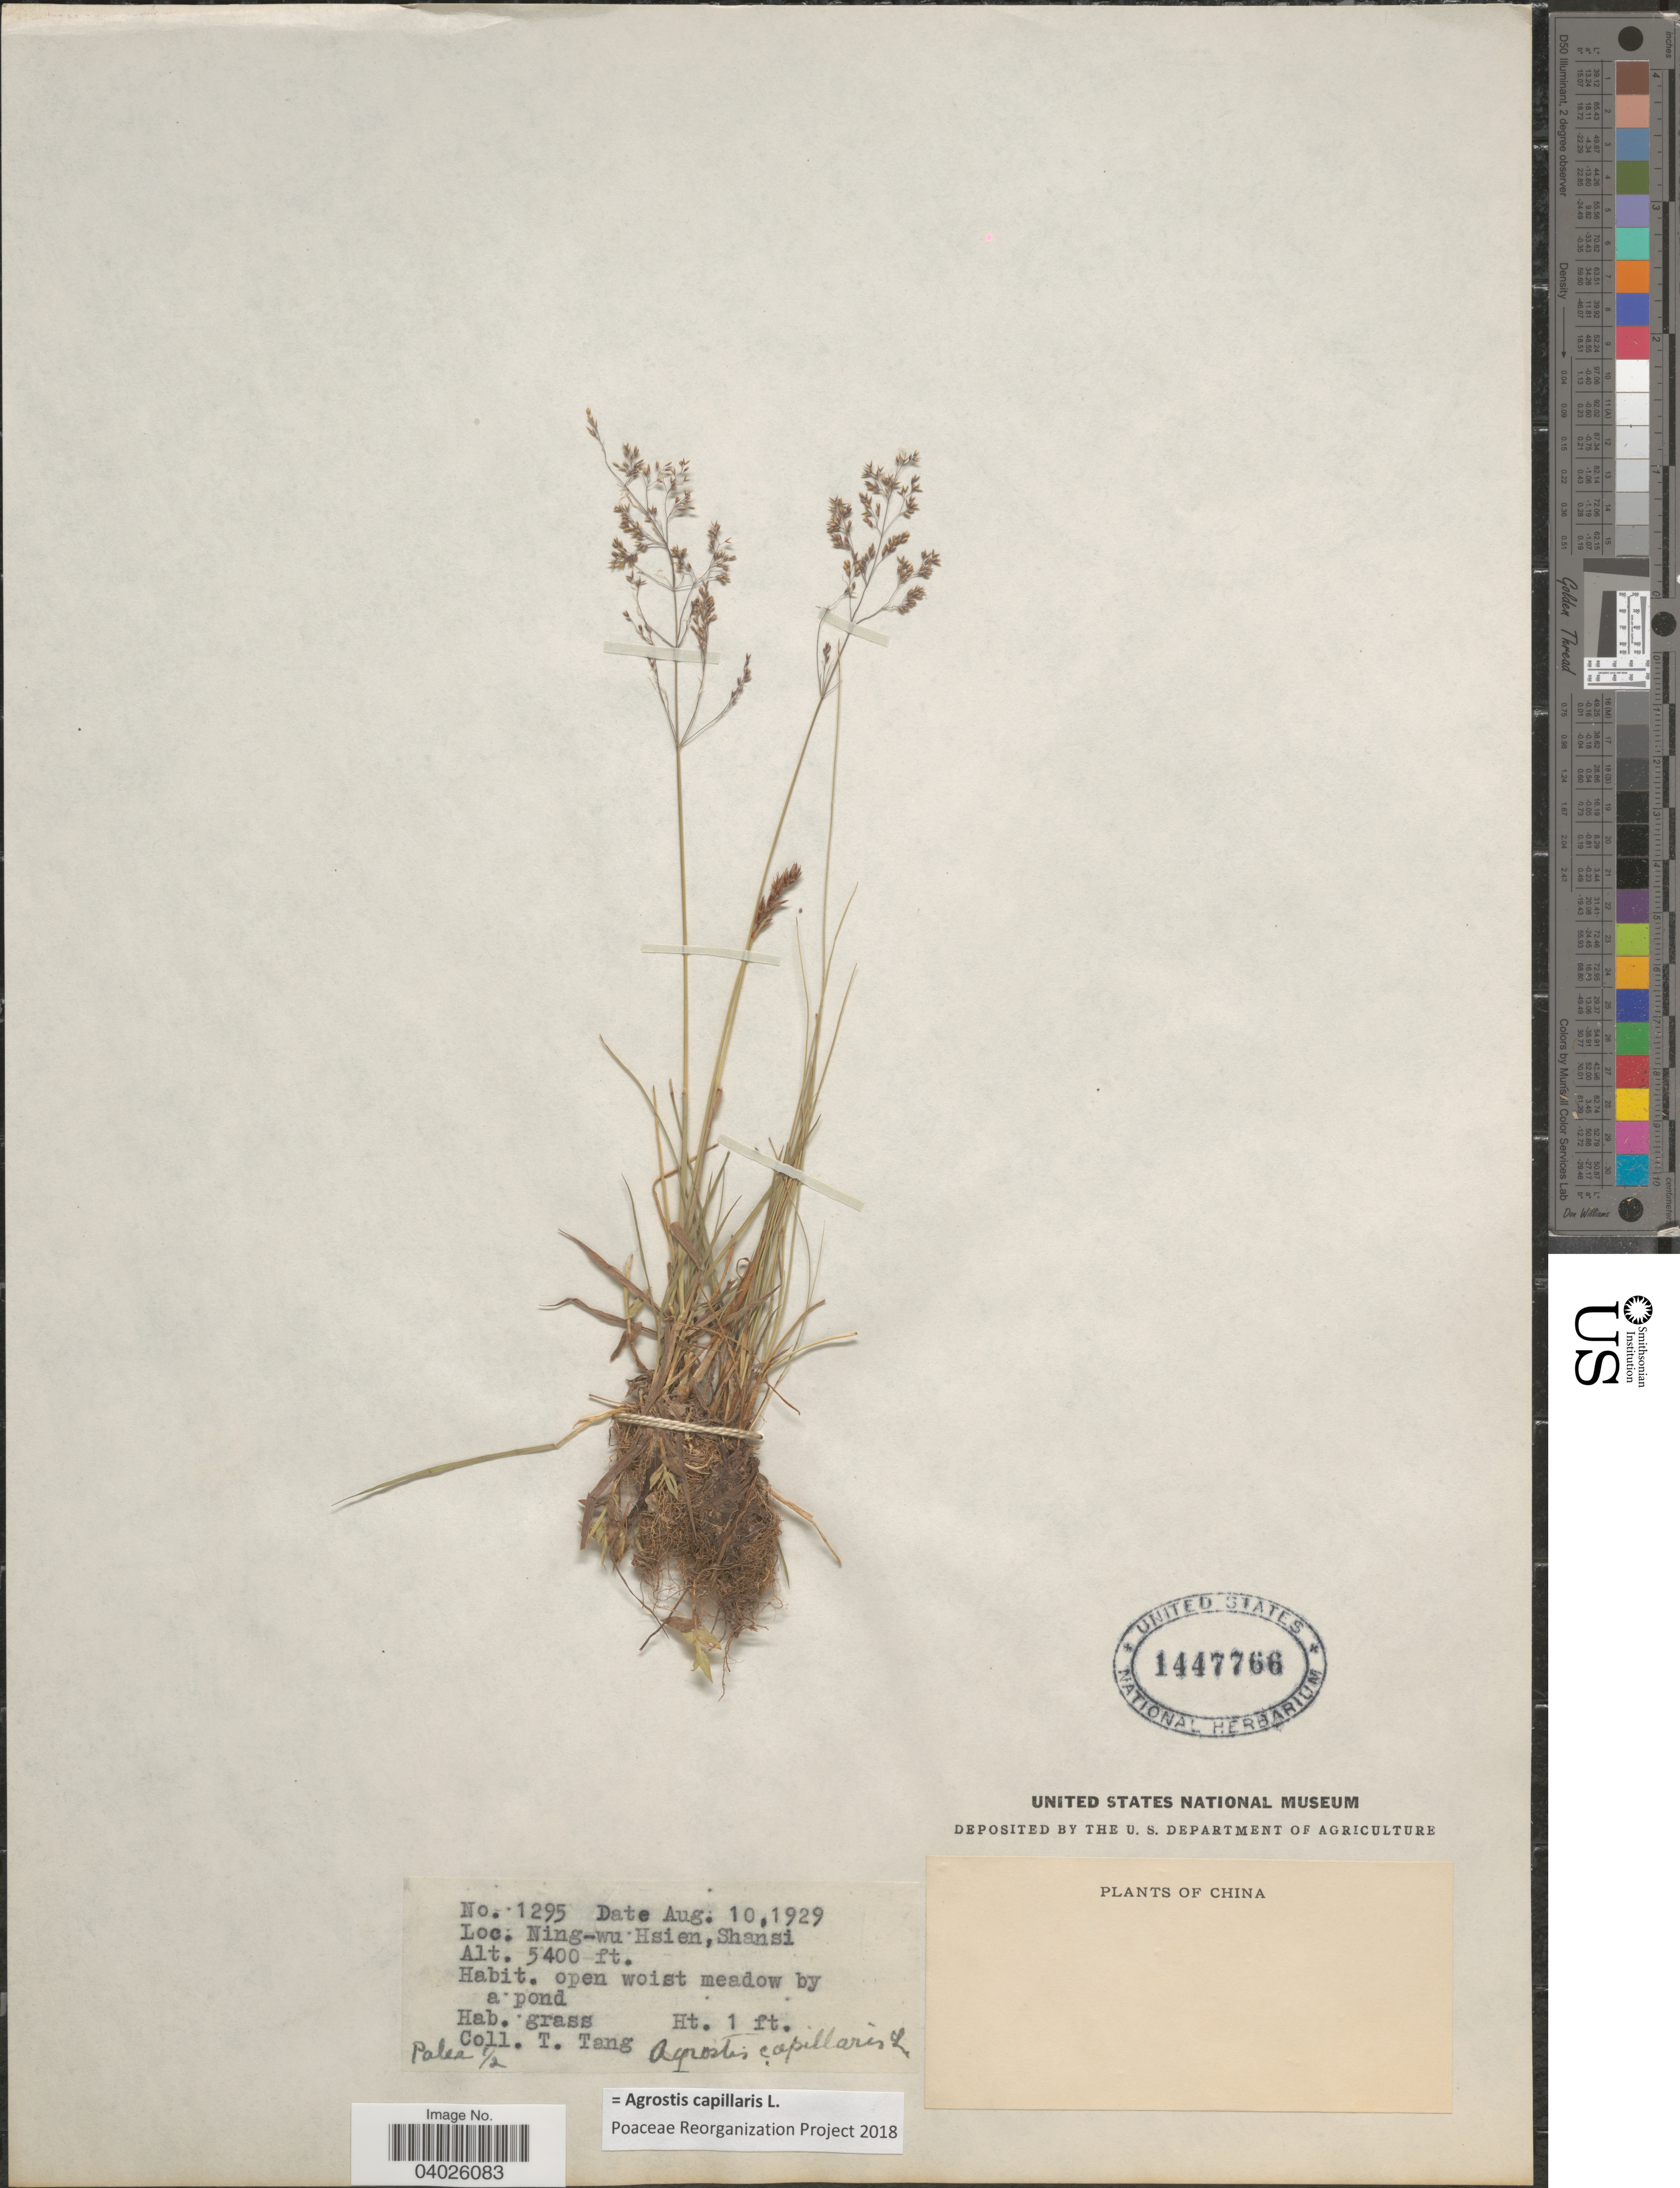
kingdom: Plantae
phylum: Tracheophyta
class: Liliopsida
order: Poales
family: Poaceae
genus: Agrostis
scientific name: Agrostis capillaris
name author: L.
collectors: T. Tang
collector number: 1295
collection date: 1929-08-10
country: China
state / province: Shanxi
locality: Ning-wu Hsien, Shansi.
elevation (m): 1646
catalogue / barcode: US 1447766